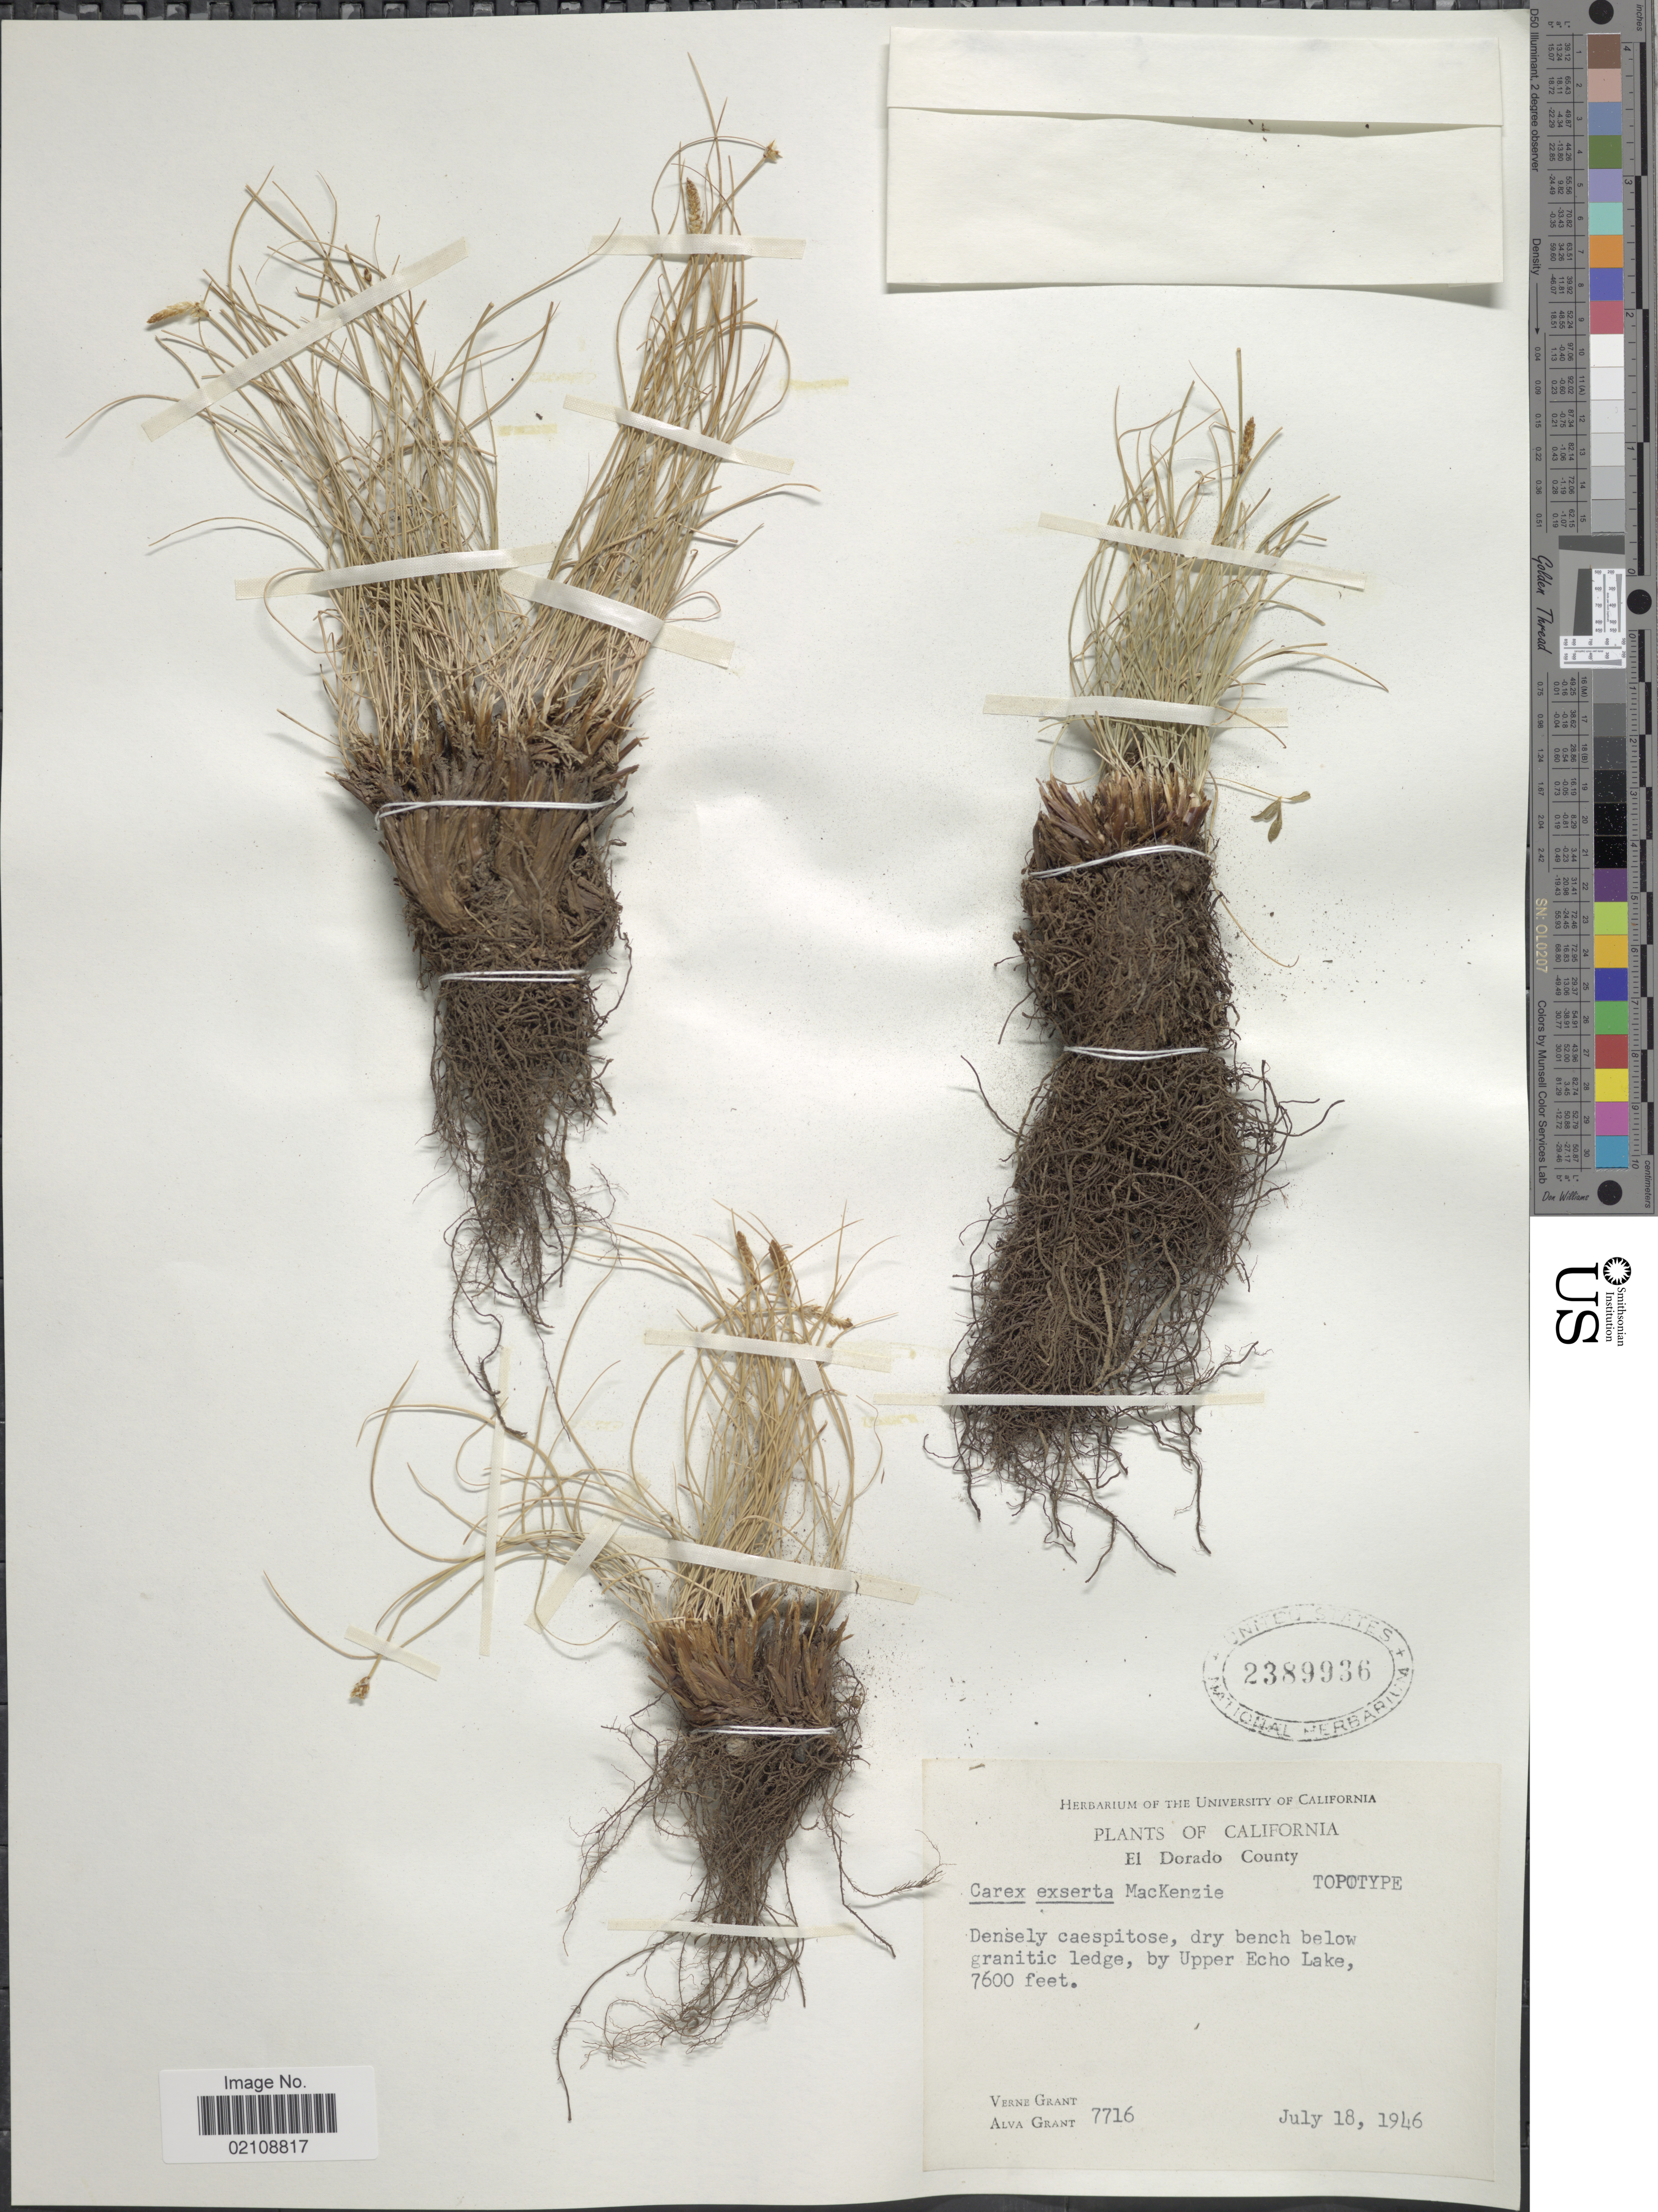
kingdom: Plantae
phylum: Tracheophyta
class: Liliopsida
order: Poales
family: Cyperaceae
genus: Carex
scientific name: Carex filifolia var. erostrata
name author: Kük.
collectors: V. Grant & A. Grant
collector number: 7716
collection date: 1946-07-18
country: United States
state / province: California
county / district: El Dorado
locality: El Dorado County, by Upper Echo Lake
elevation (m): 2316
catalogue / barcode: US 2389936